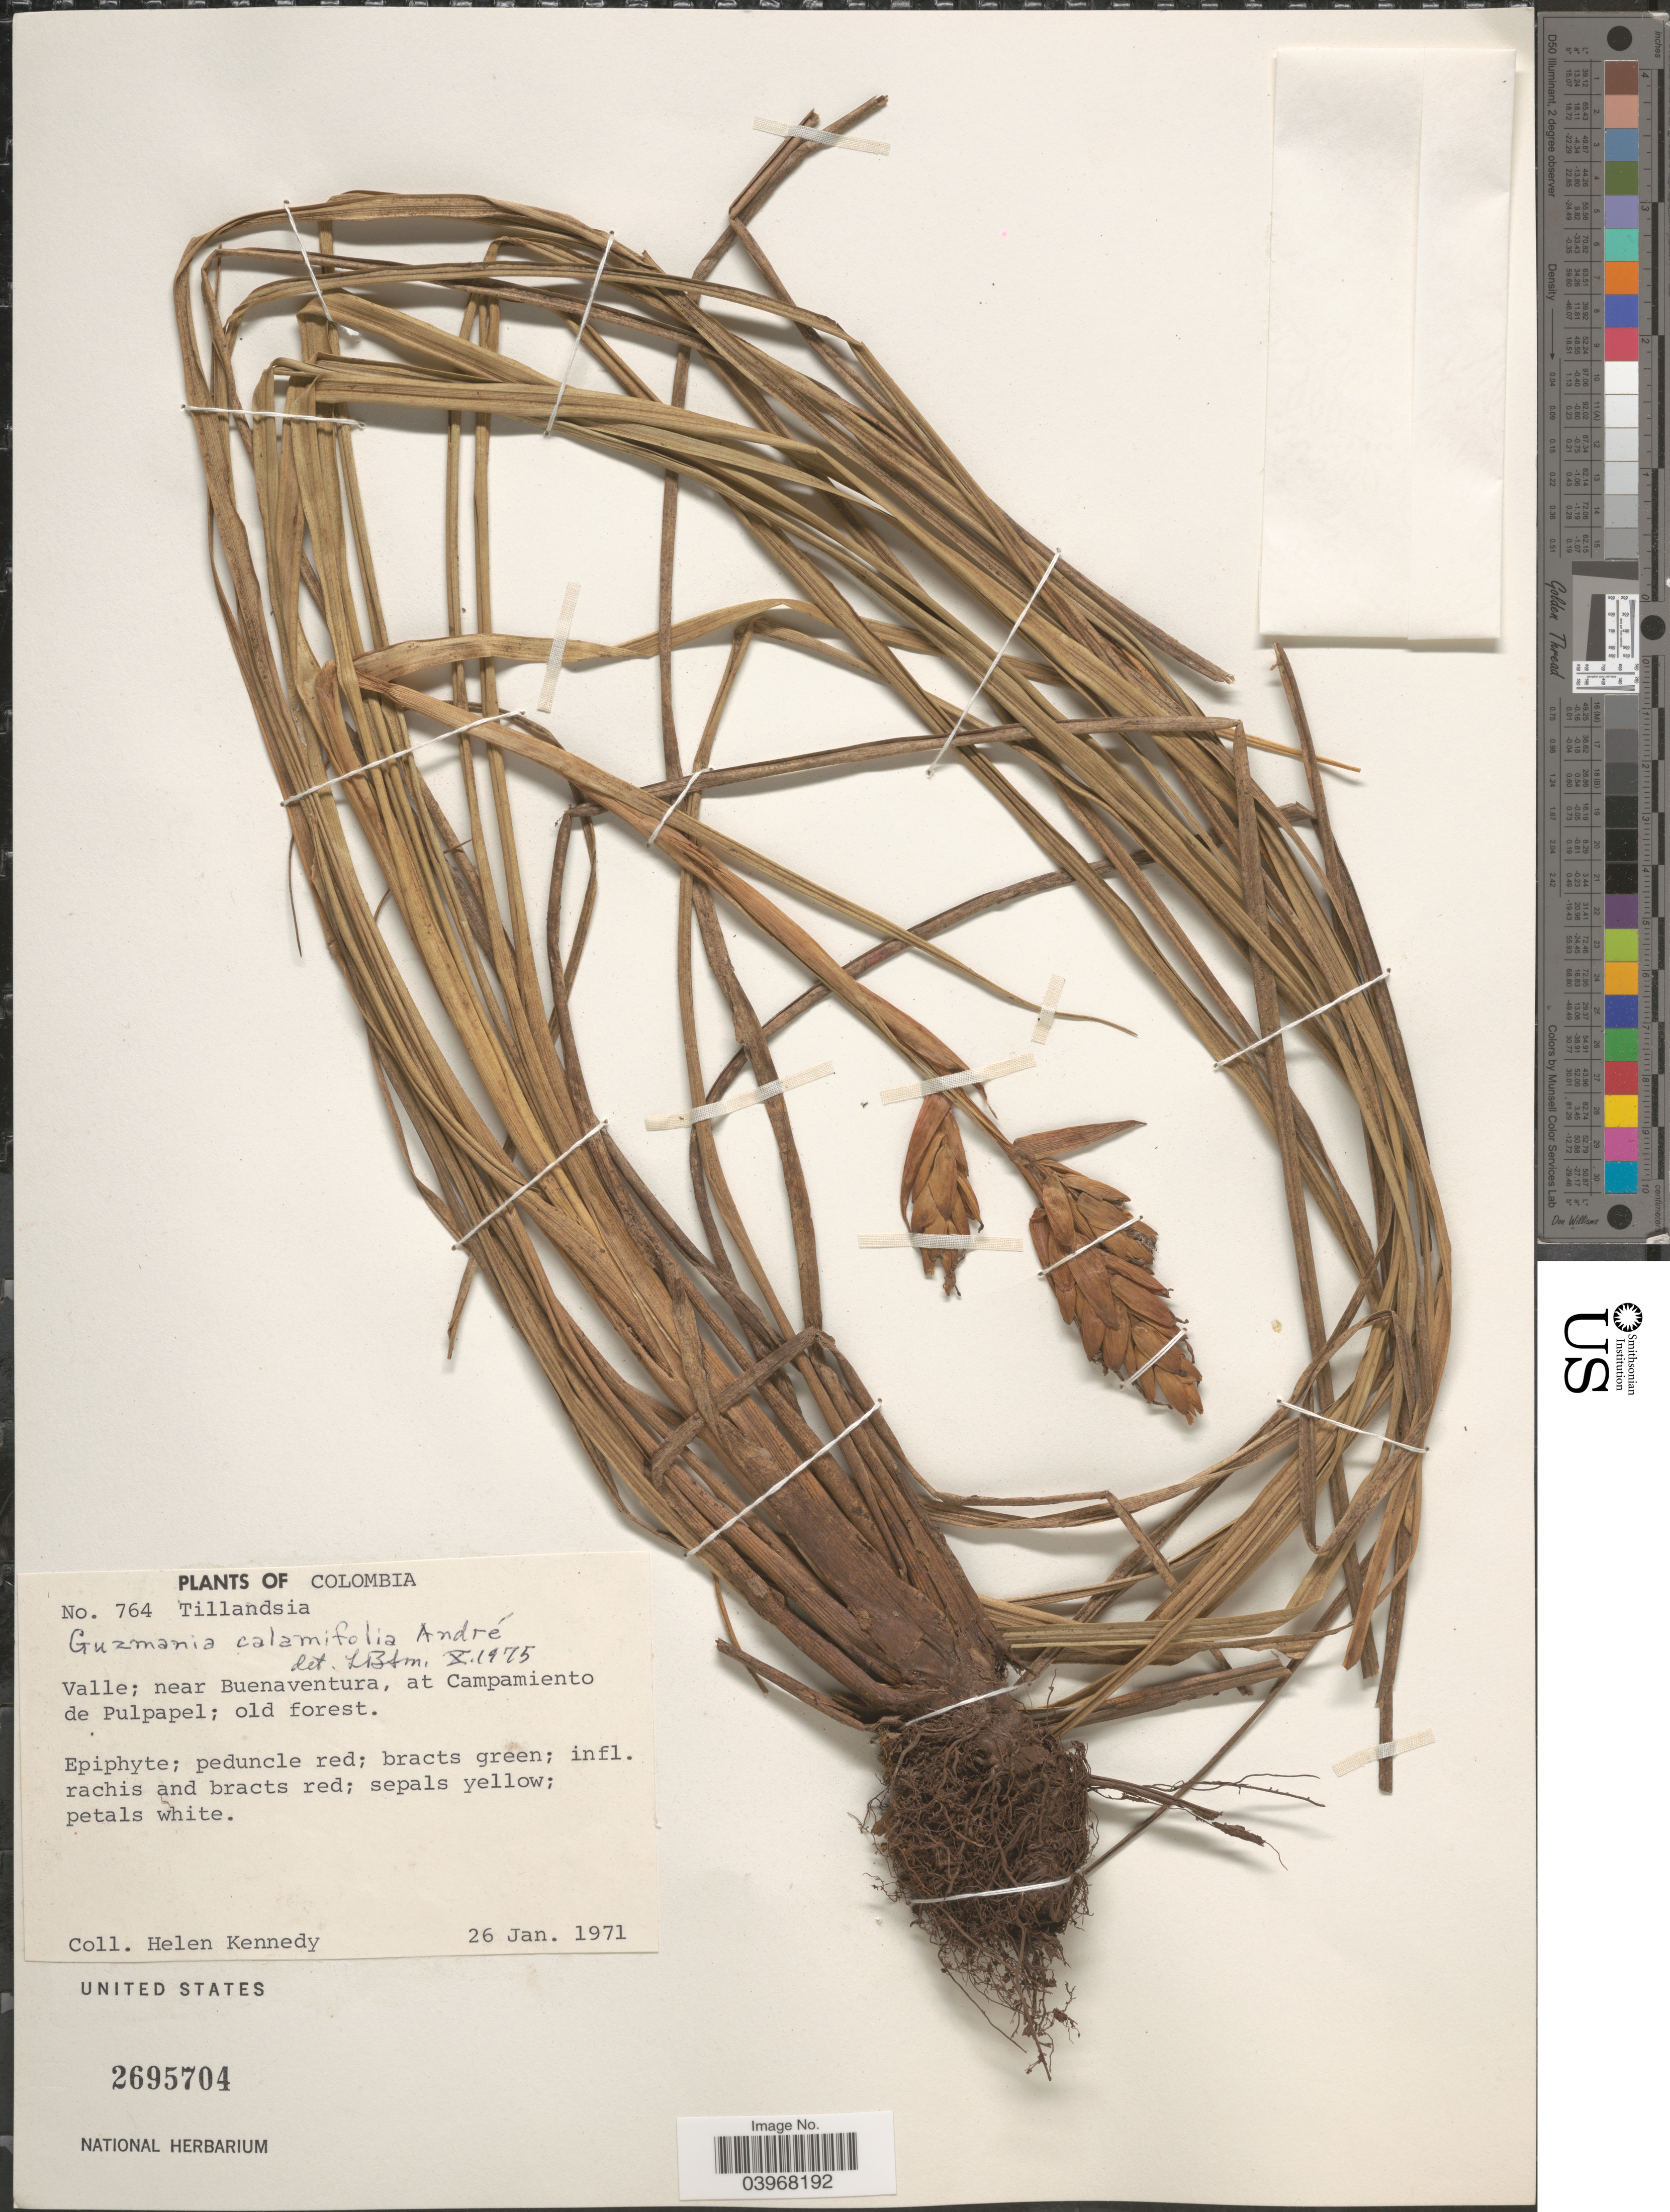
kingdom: Plantae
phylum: Tracheophyta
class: Liliopsida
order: Poales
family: Bromeliaceae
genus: Guzmania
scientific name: Guzmania calamifolia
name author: André ex Mez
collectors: H. Kennedy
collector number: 764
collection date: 1971-01-26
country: Colombia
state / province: Valle del Cauca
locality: Valle; near Buenaventura, at Campamiento de Pulpapel; old forest.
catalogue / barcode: US 2695704